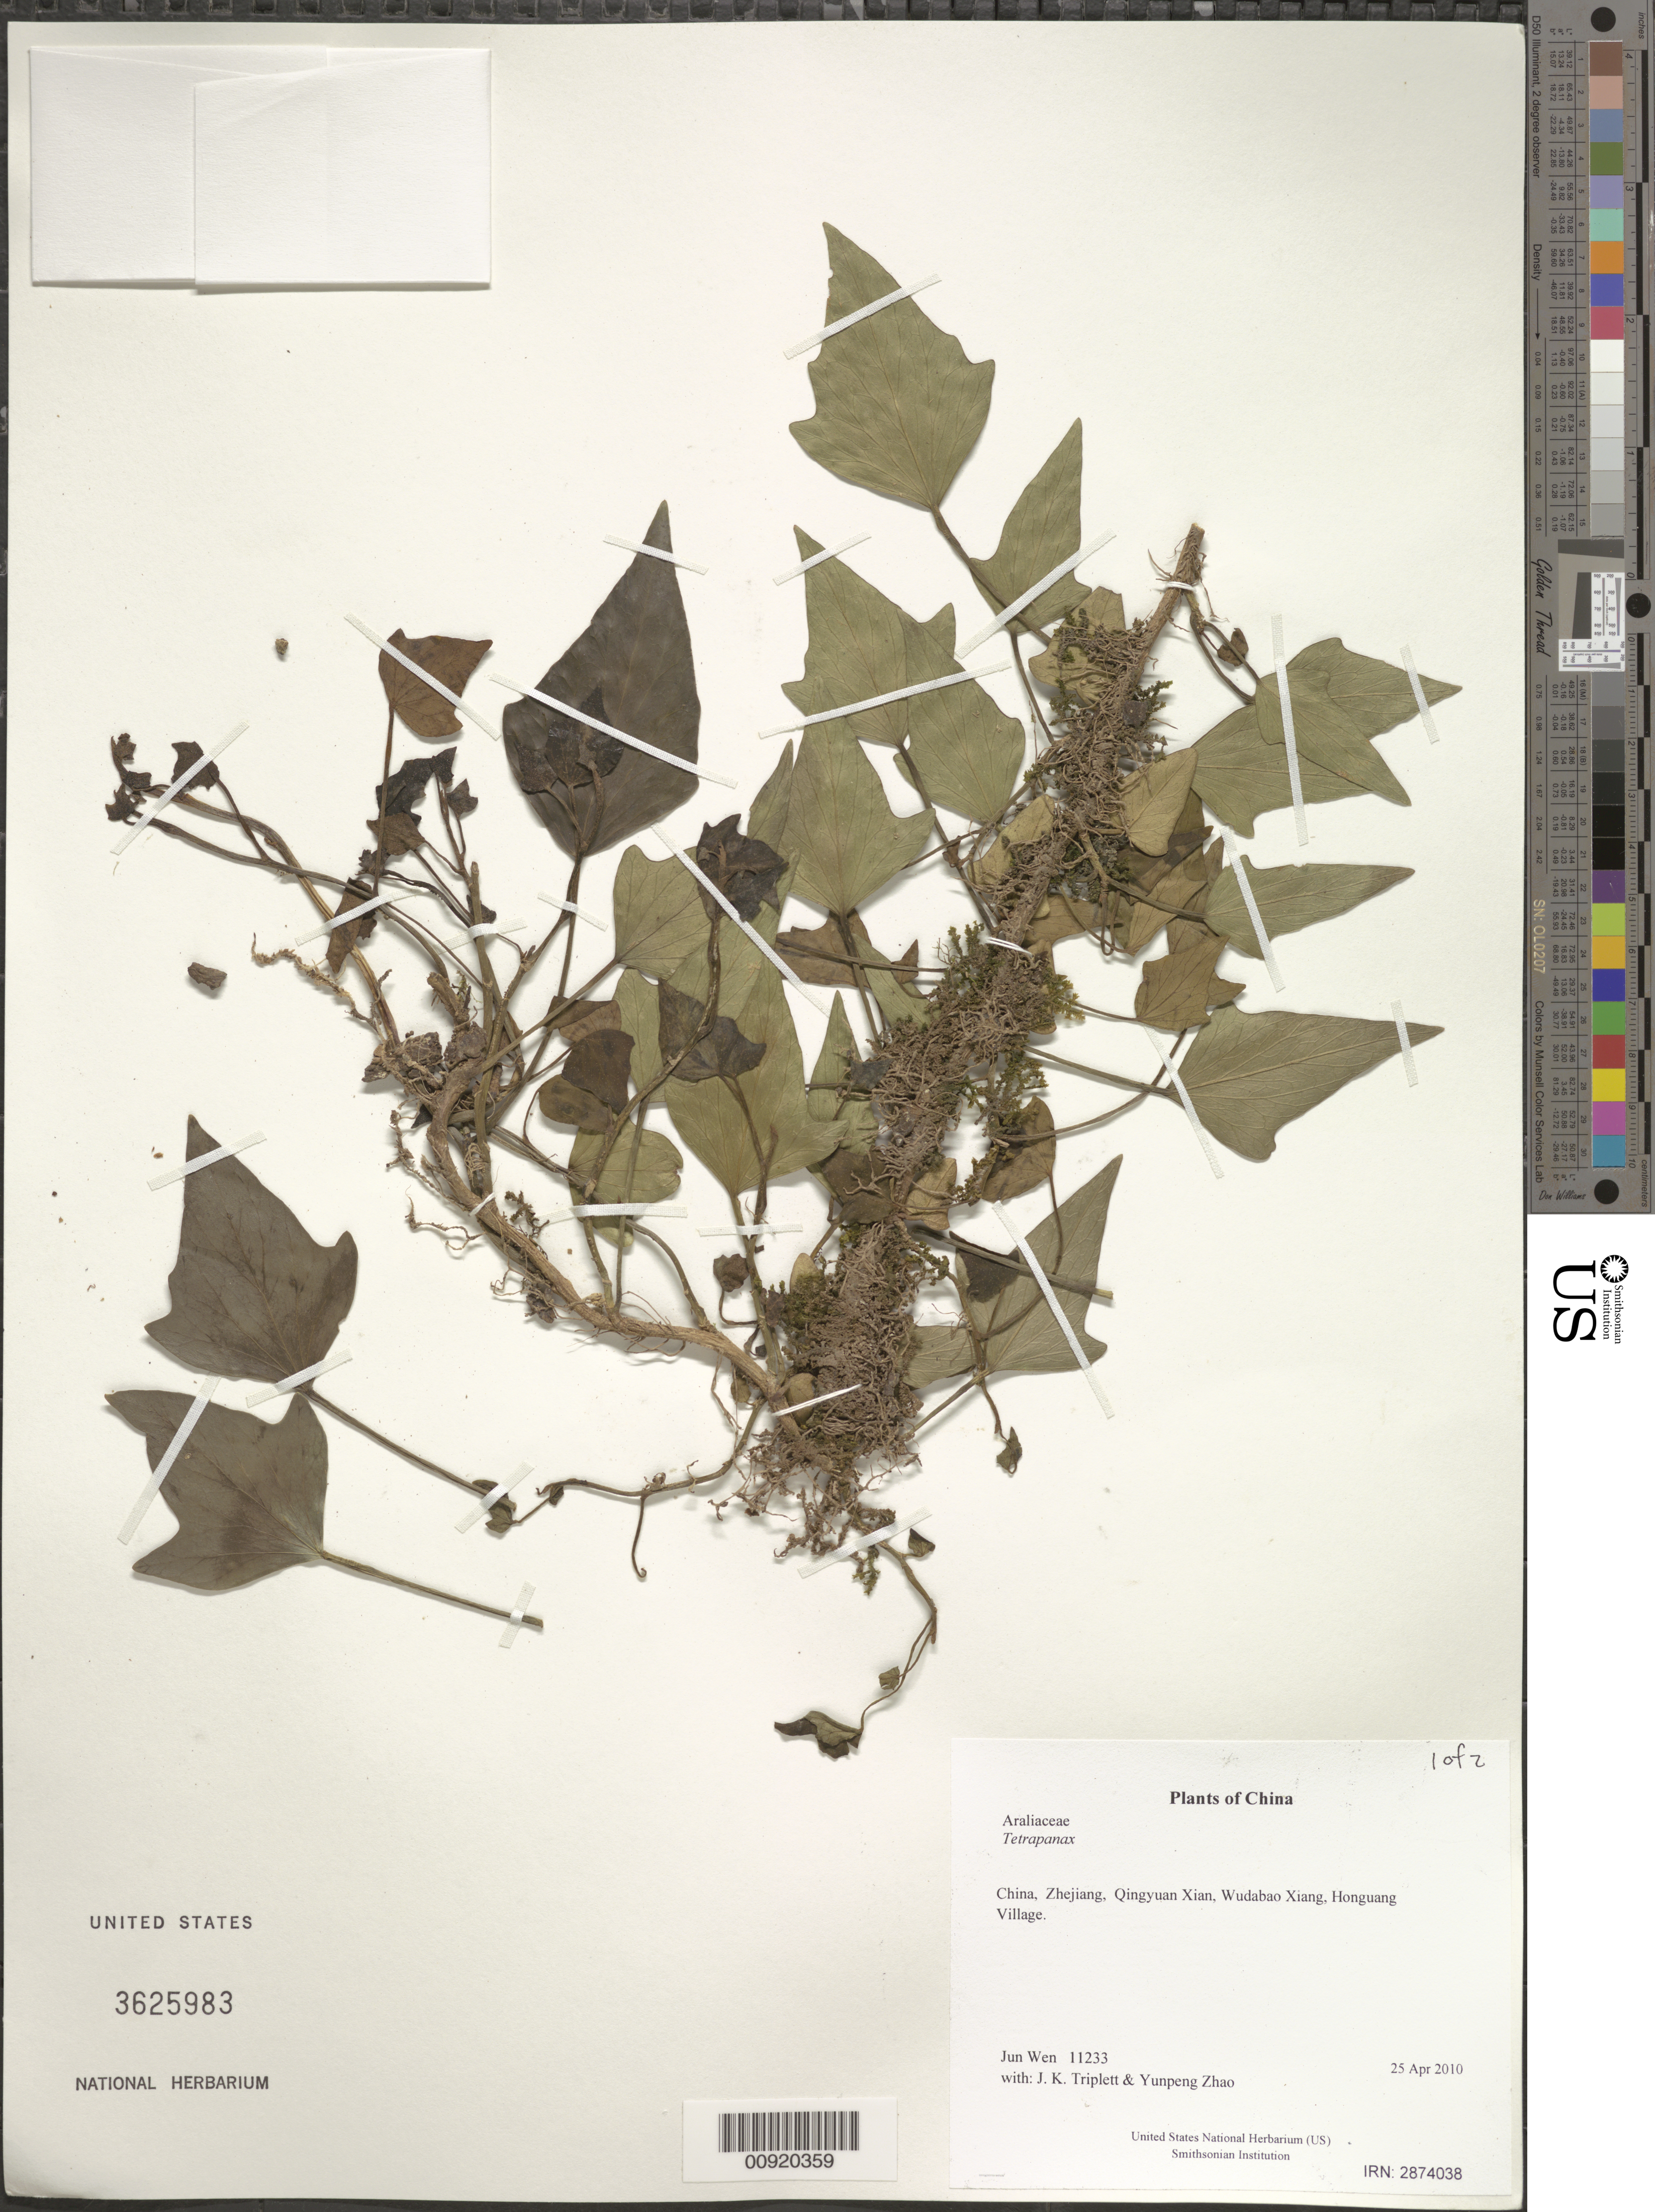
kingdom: Plantae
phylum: Tracheophyta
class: Magnoliopsida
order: Apiales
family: Araliaceae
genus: Tetrapanax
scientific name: Tetrapanax sp.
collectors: J. Wen, J. K. Triplett & Yunpeng Zhao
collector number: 11233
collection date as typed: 25 Apr 2010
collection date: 2010-04-25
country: China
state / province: Zhejiang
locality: Qingyuan Xian, Wudabao Xiang, Honguang Village.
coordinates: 27 41.492 N, 119 07.832 E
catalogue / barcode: US 3625983